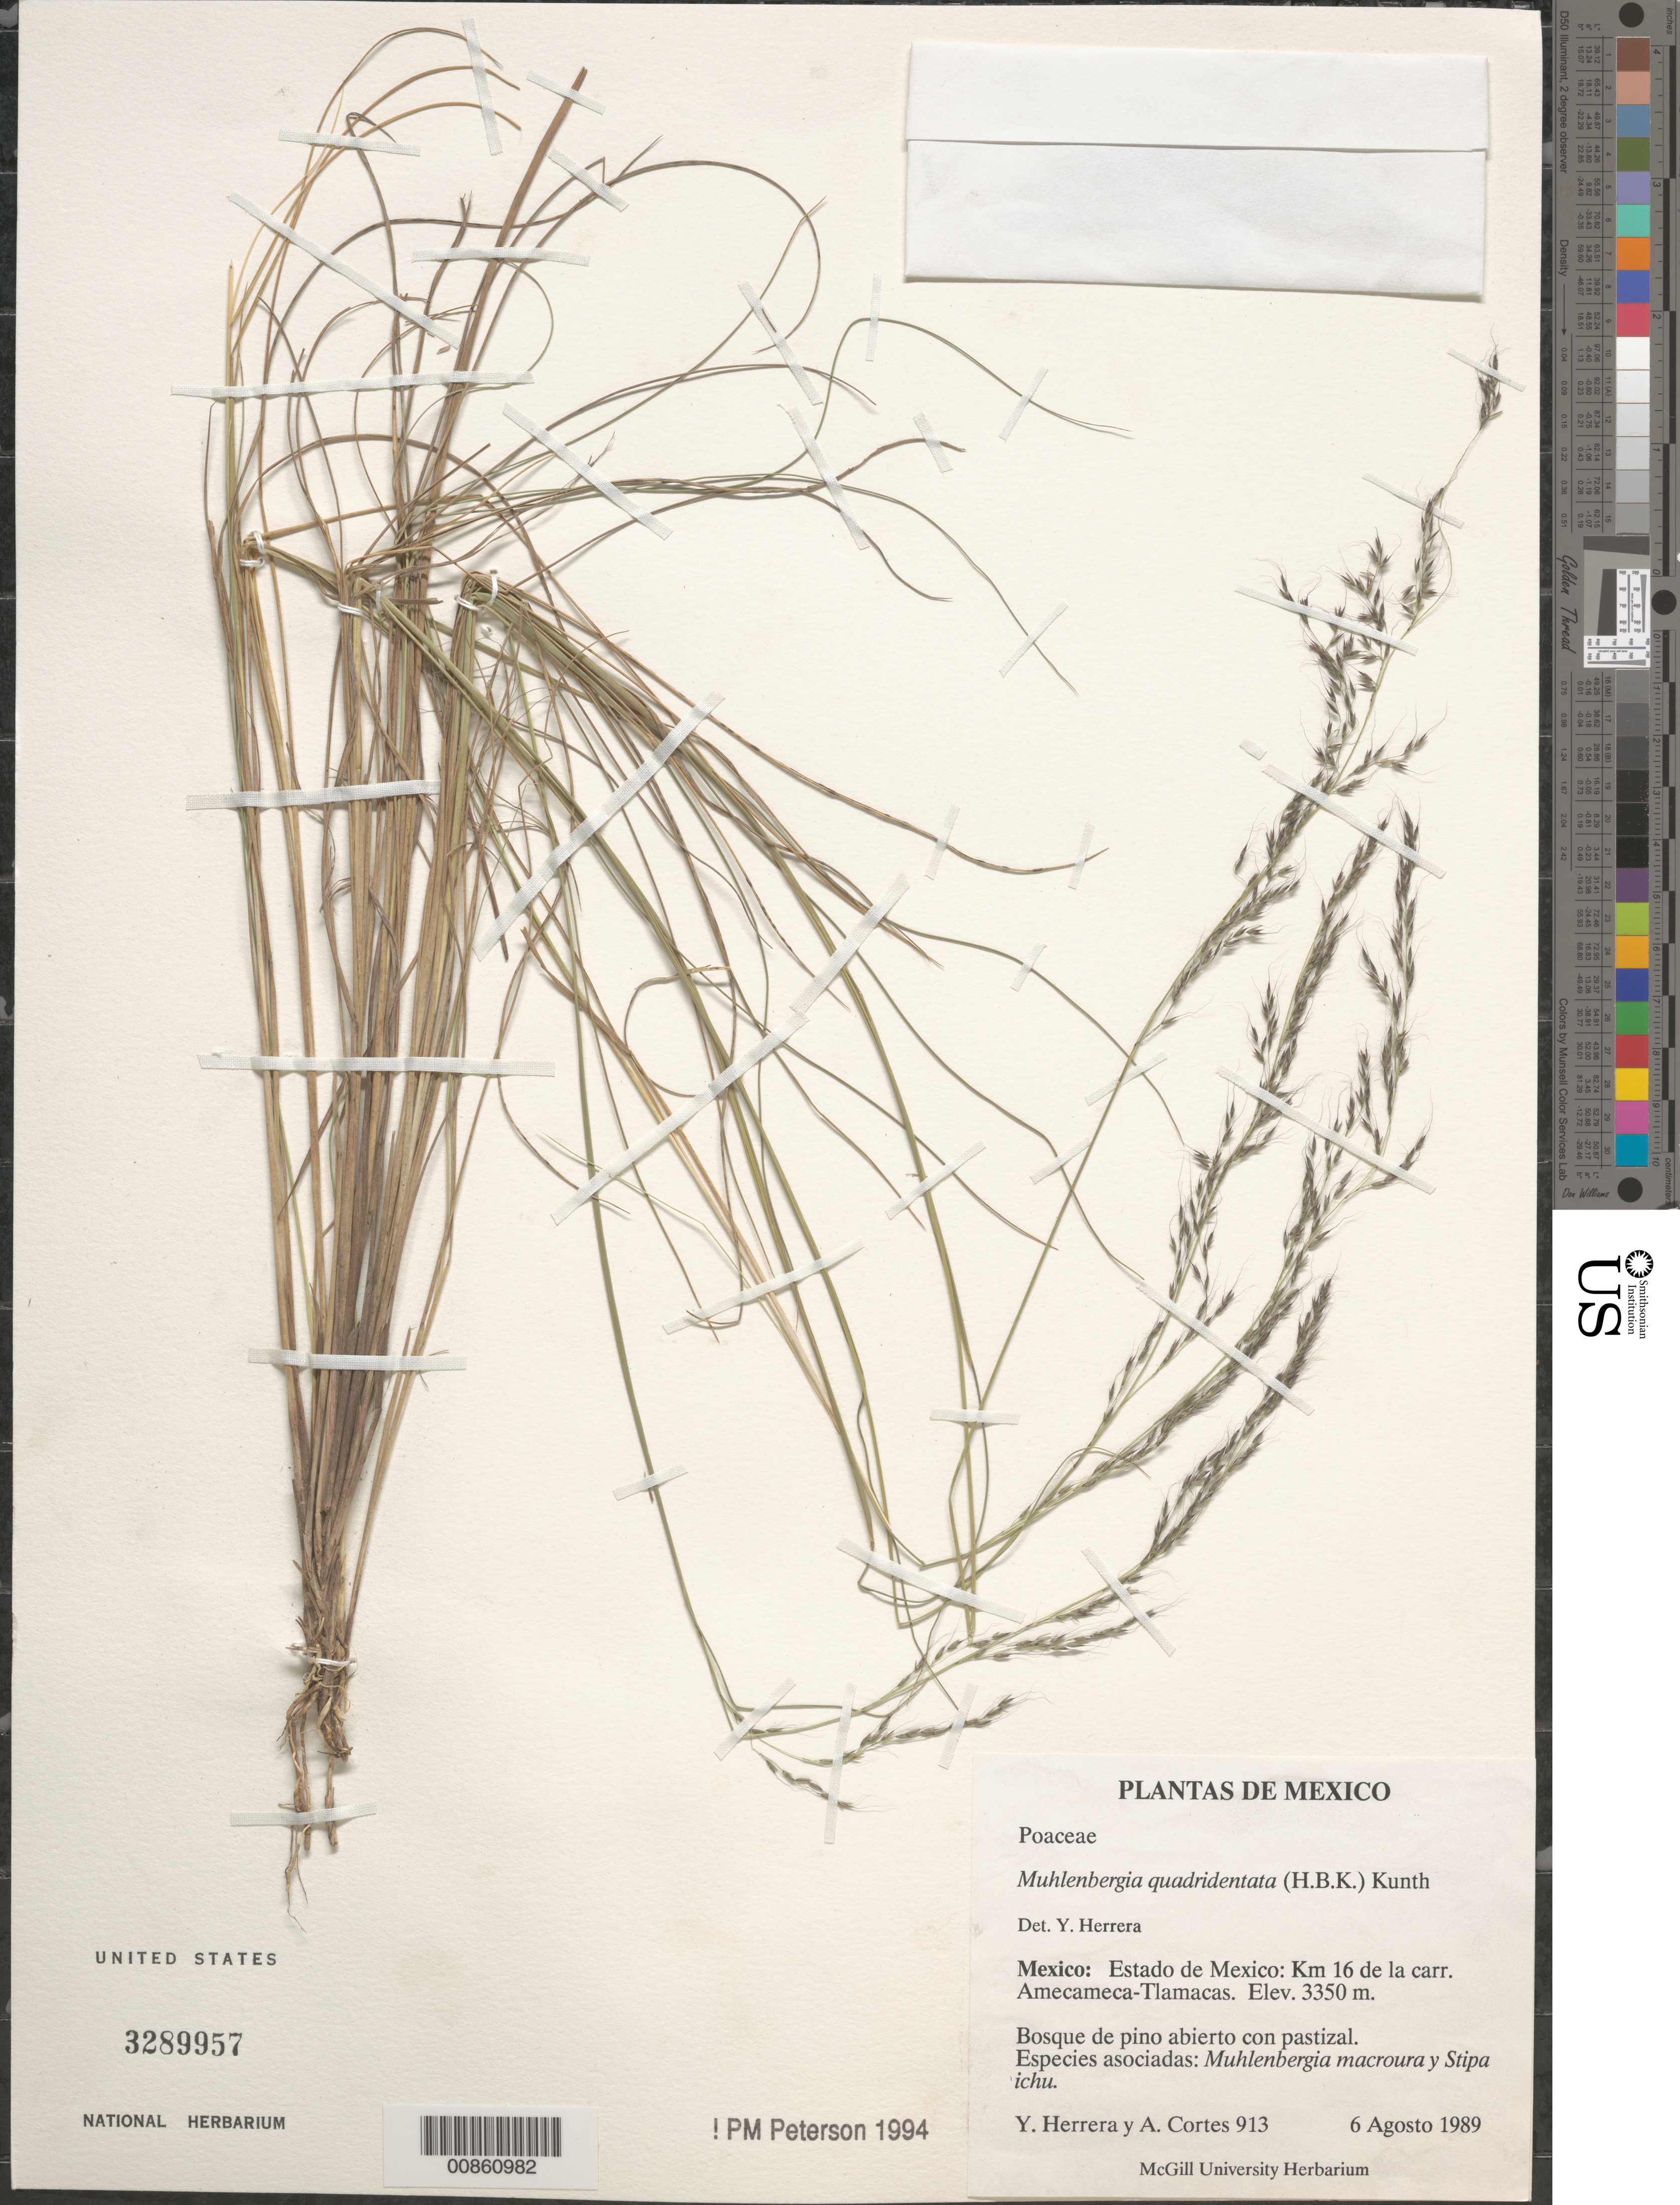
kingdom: Plantae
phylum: Tracheophyta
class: Liliopsida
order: Poales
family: Poaceae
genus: Muhlenbergia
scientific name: Muhlenbergia purpusii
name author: Mez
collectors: Y. Herrera Arrieta & A. Cortès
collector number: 913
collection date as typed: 06 Aug 1989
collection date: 1989-08-06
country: México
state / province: México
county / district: Amecameca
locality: Km 16 carr. Amecameca-Tlamacas, mpio. Amecameca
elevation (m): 3350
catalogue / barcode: US 3289957